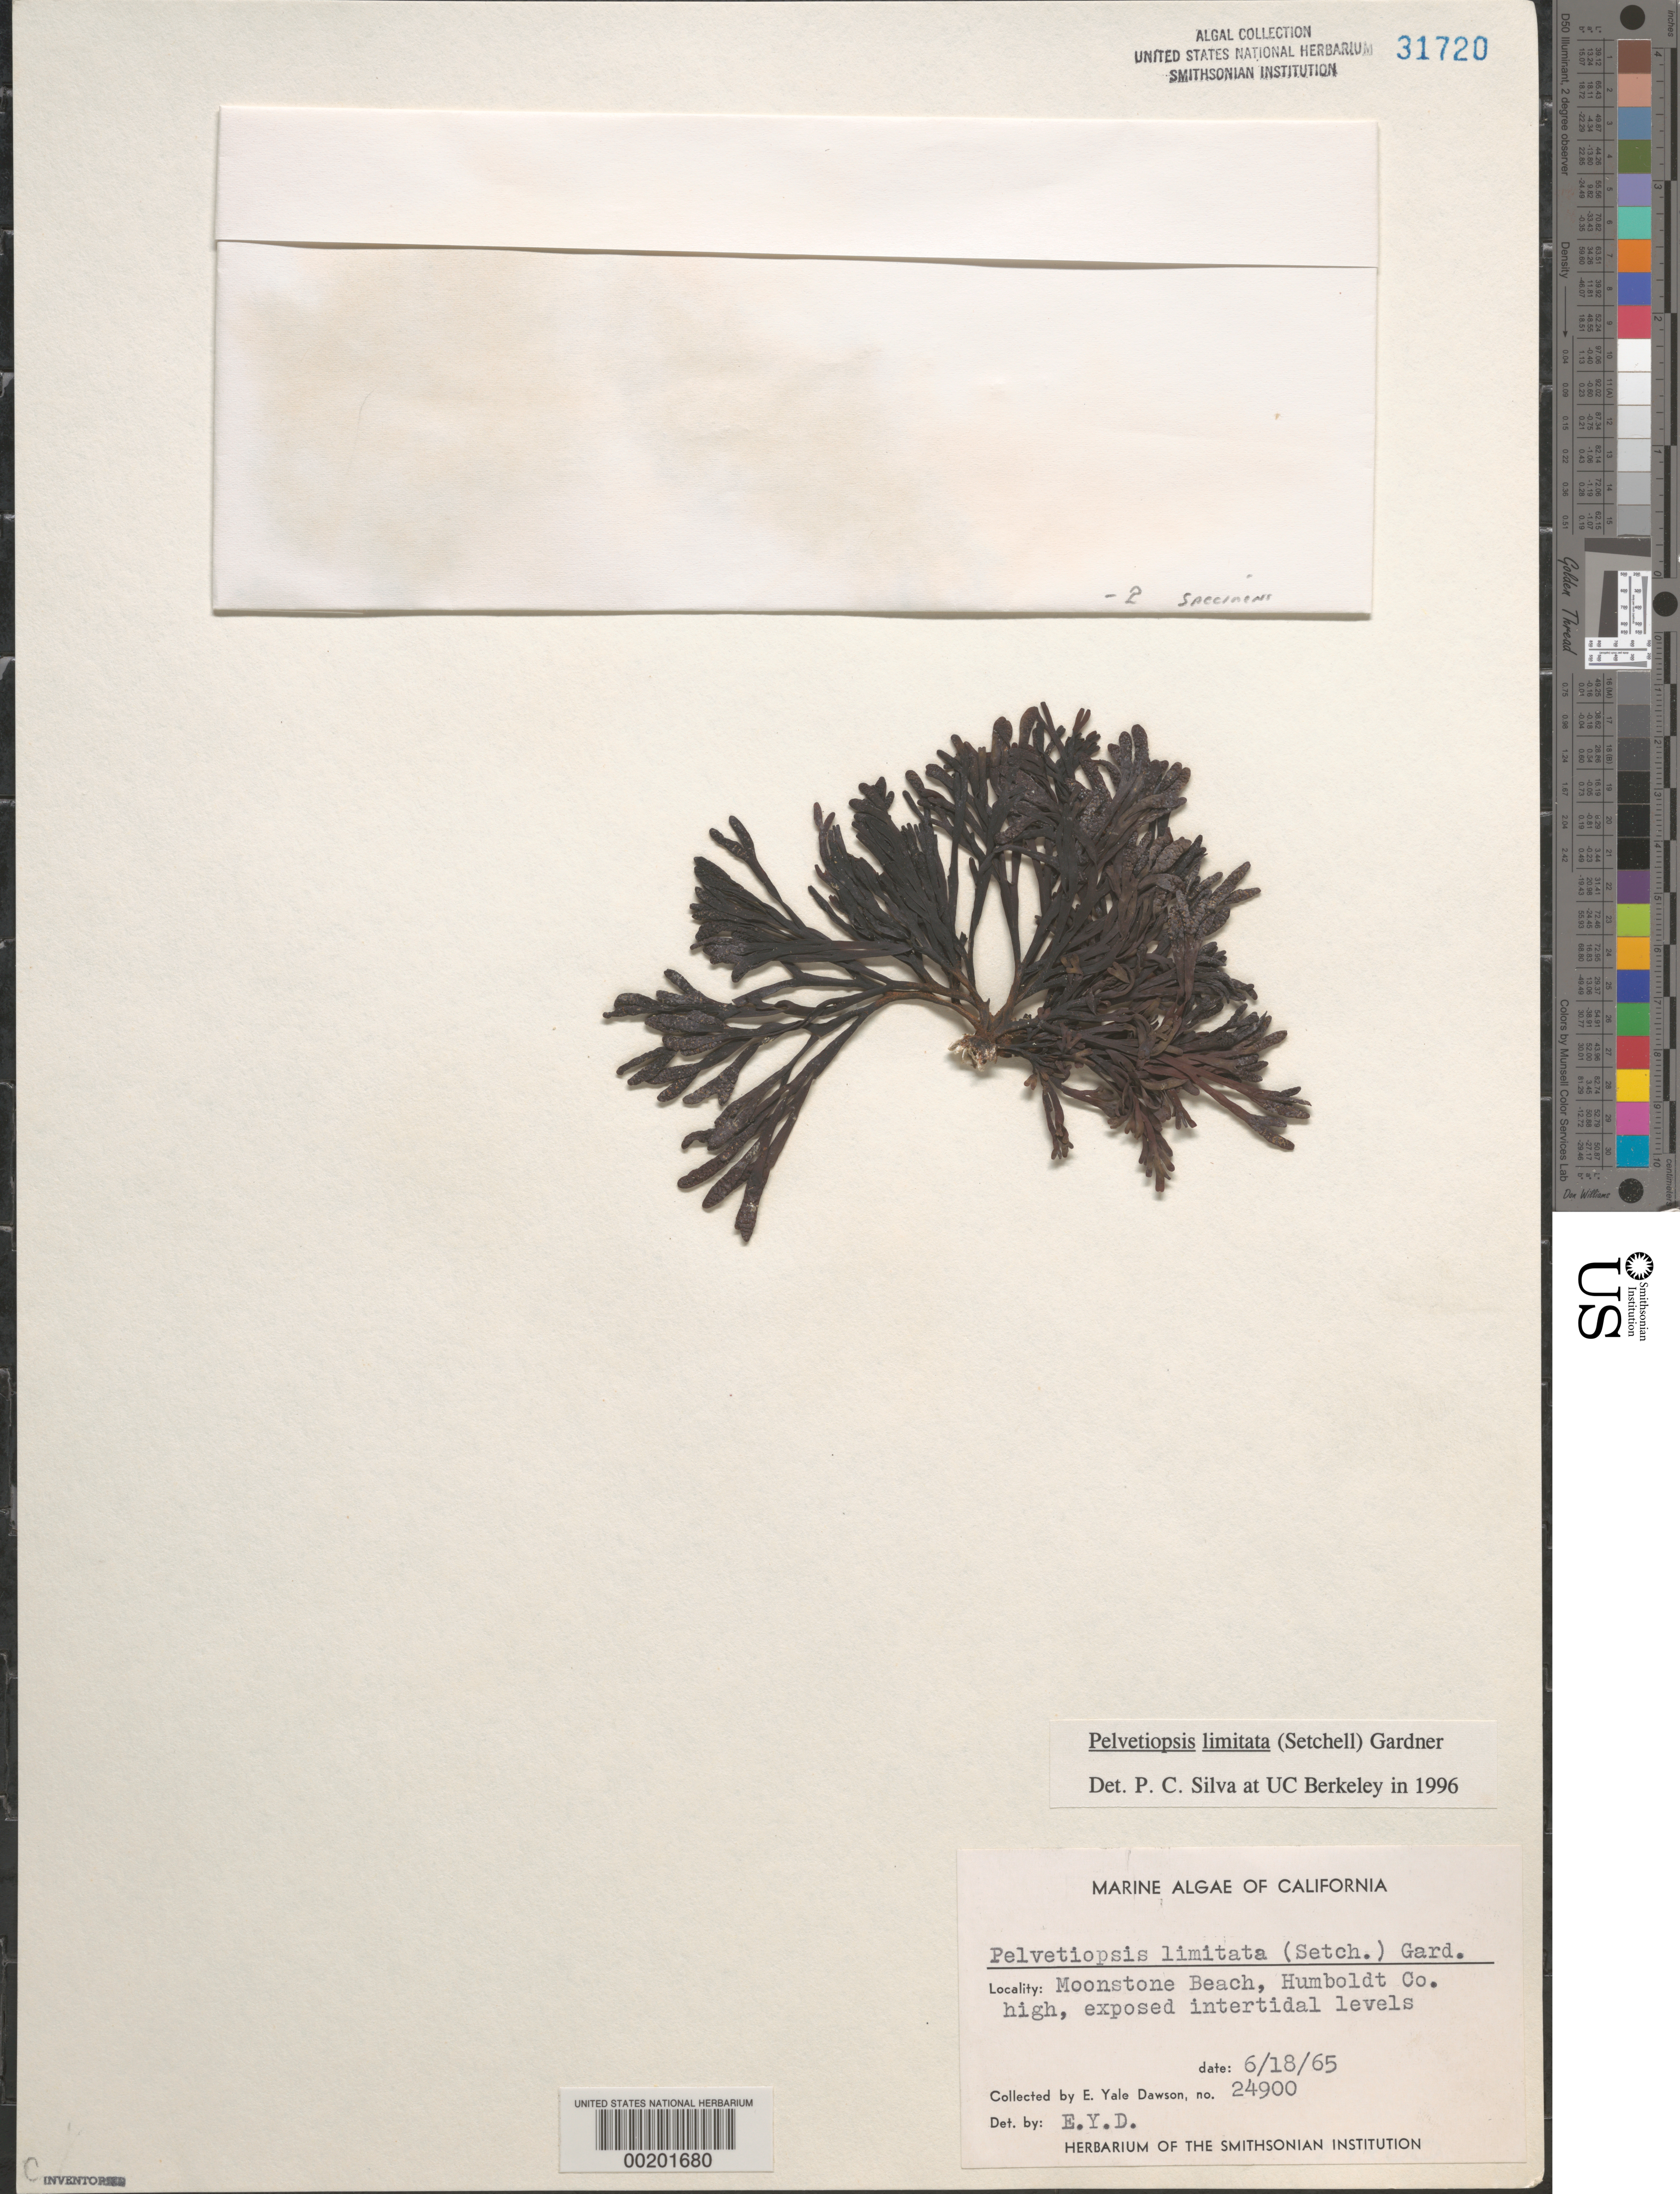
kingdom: Chromista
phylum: Ochrophyta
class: Phaeophyceae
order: Fucales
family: Fucaceae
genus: Pelvetiopsis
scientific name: Pelvetiopsis limitata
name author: N.L. Gardner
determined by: Silva, P. C.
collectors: E. Y. Dawson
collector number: EYD 24900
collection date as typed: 18 Jun 1965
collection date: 1965-06-18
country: United States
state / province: California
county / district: Humboldt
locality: Moonstone Beach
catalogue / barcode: US 31720